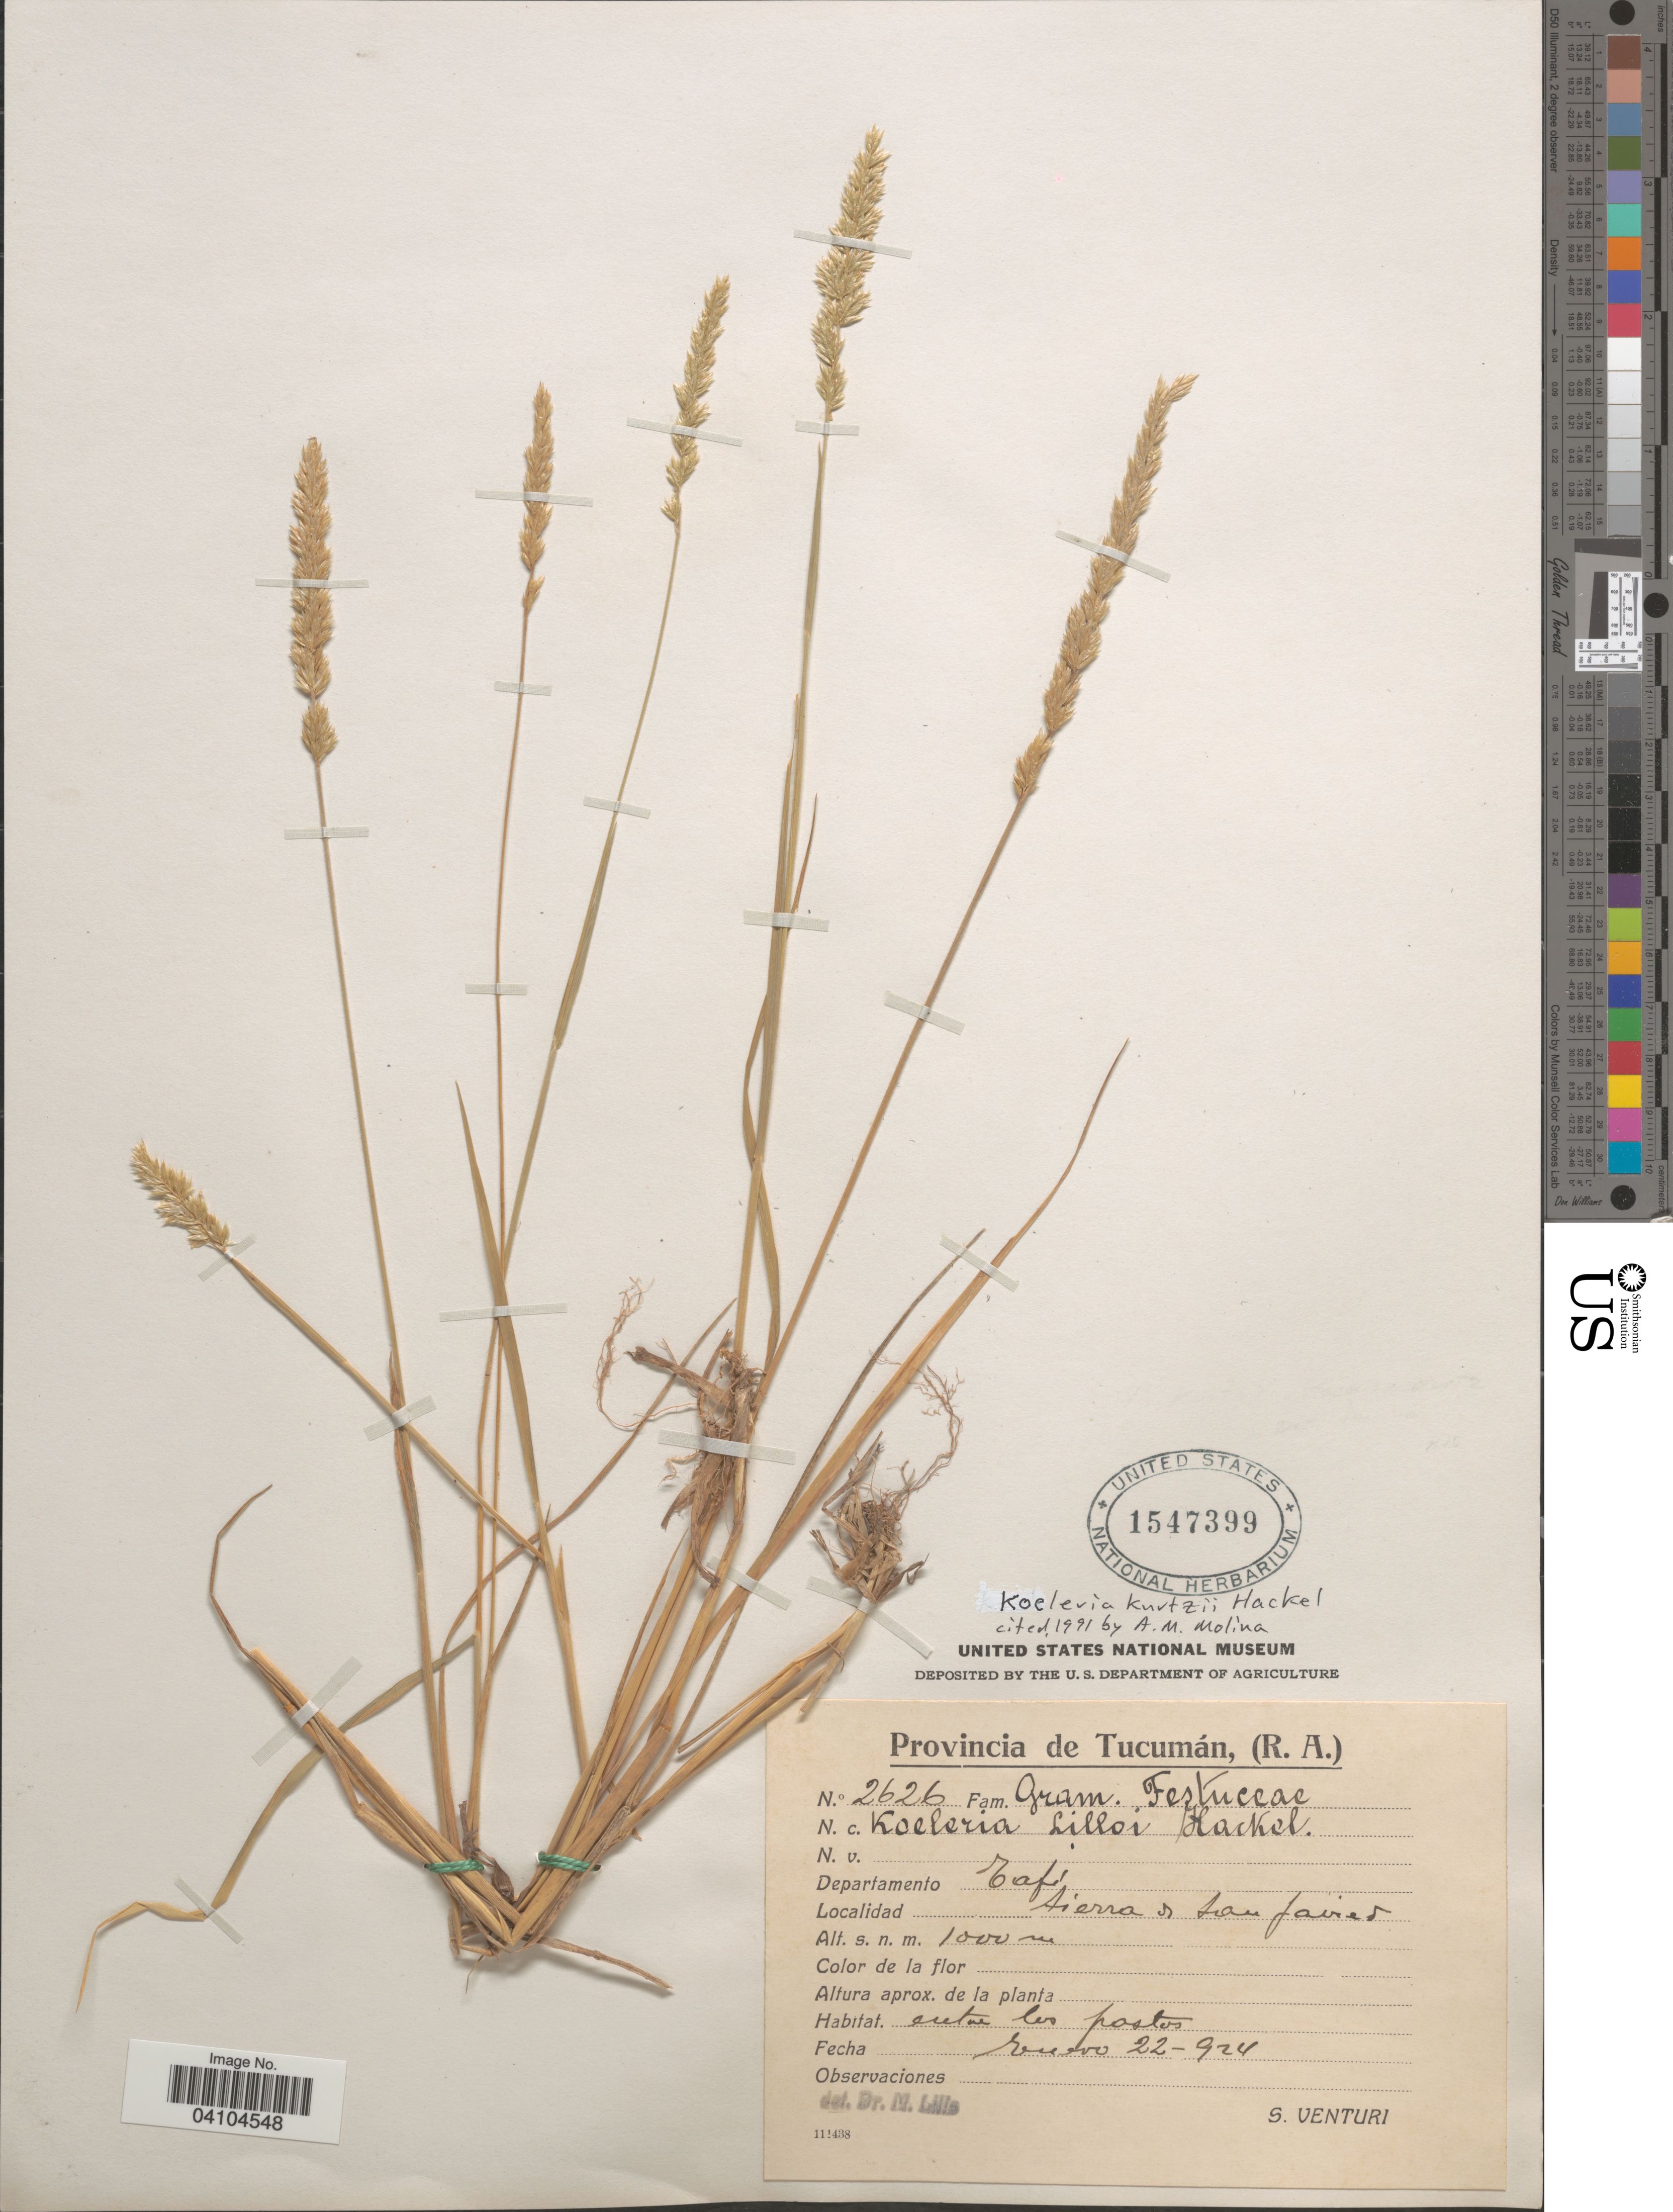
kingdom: Plantae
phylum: Tracheophyta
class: Liliopsida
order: Poales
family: Poaceae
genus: Koeleria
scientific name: Koeleria kurtzii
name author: Hack. ex Kurtz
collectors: S. Venturi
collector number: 2626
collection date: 1924-01-22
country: Argentina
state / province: Tucuman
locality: Departamento Tafí. Tierra de San Javier.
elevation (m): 1000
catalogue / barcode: US 1547399